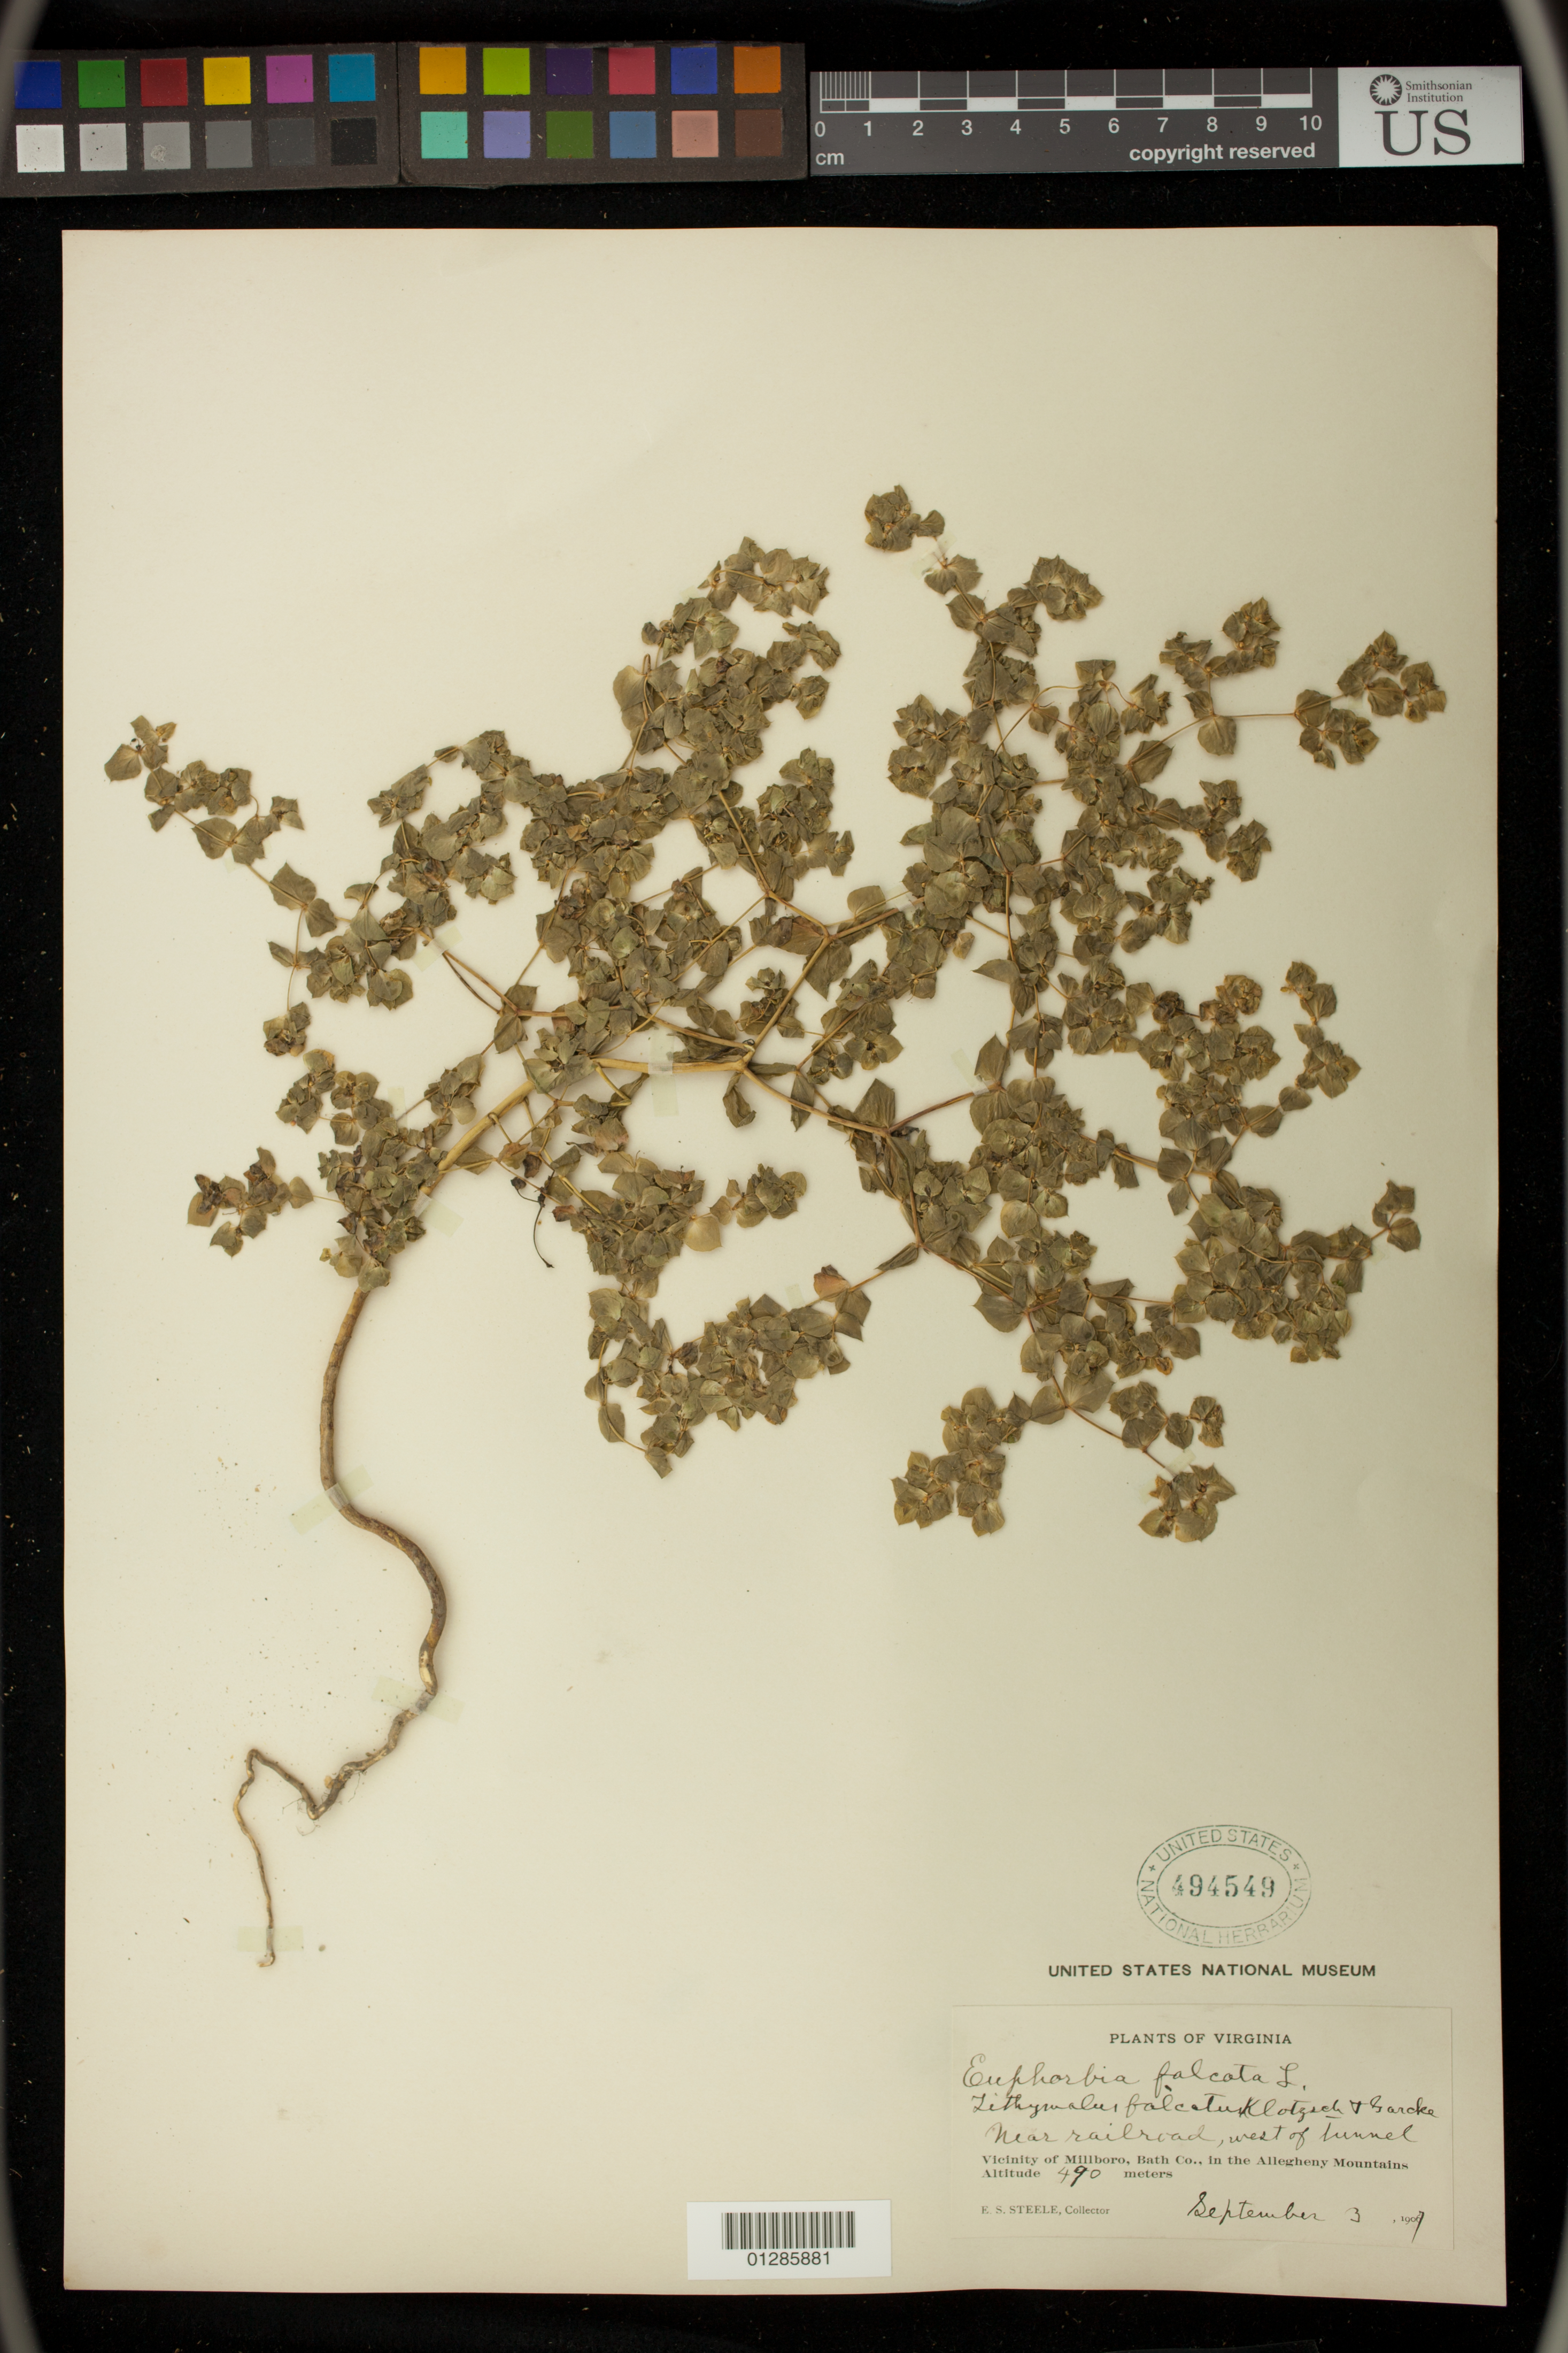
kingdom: Plantae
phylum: Tracheophyta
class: Magnoliopsida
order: Malpighiales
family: Euphorbiaceae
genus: Euphorbia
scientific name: Euphorbia falcata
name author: L.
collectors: E. Steele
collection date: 1907-09-03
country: United States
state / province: Virginia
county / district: Bath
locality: Vicinity of Millboro, in the Allegheny Mountains. Near Railroad bed, west end of tunnel.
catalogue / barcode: US 494549